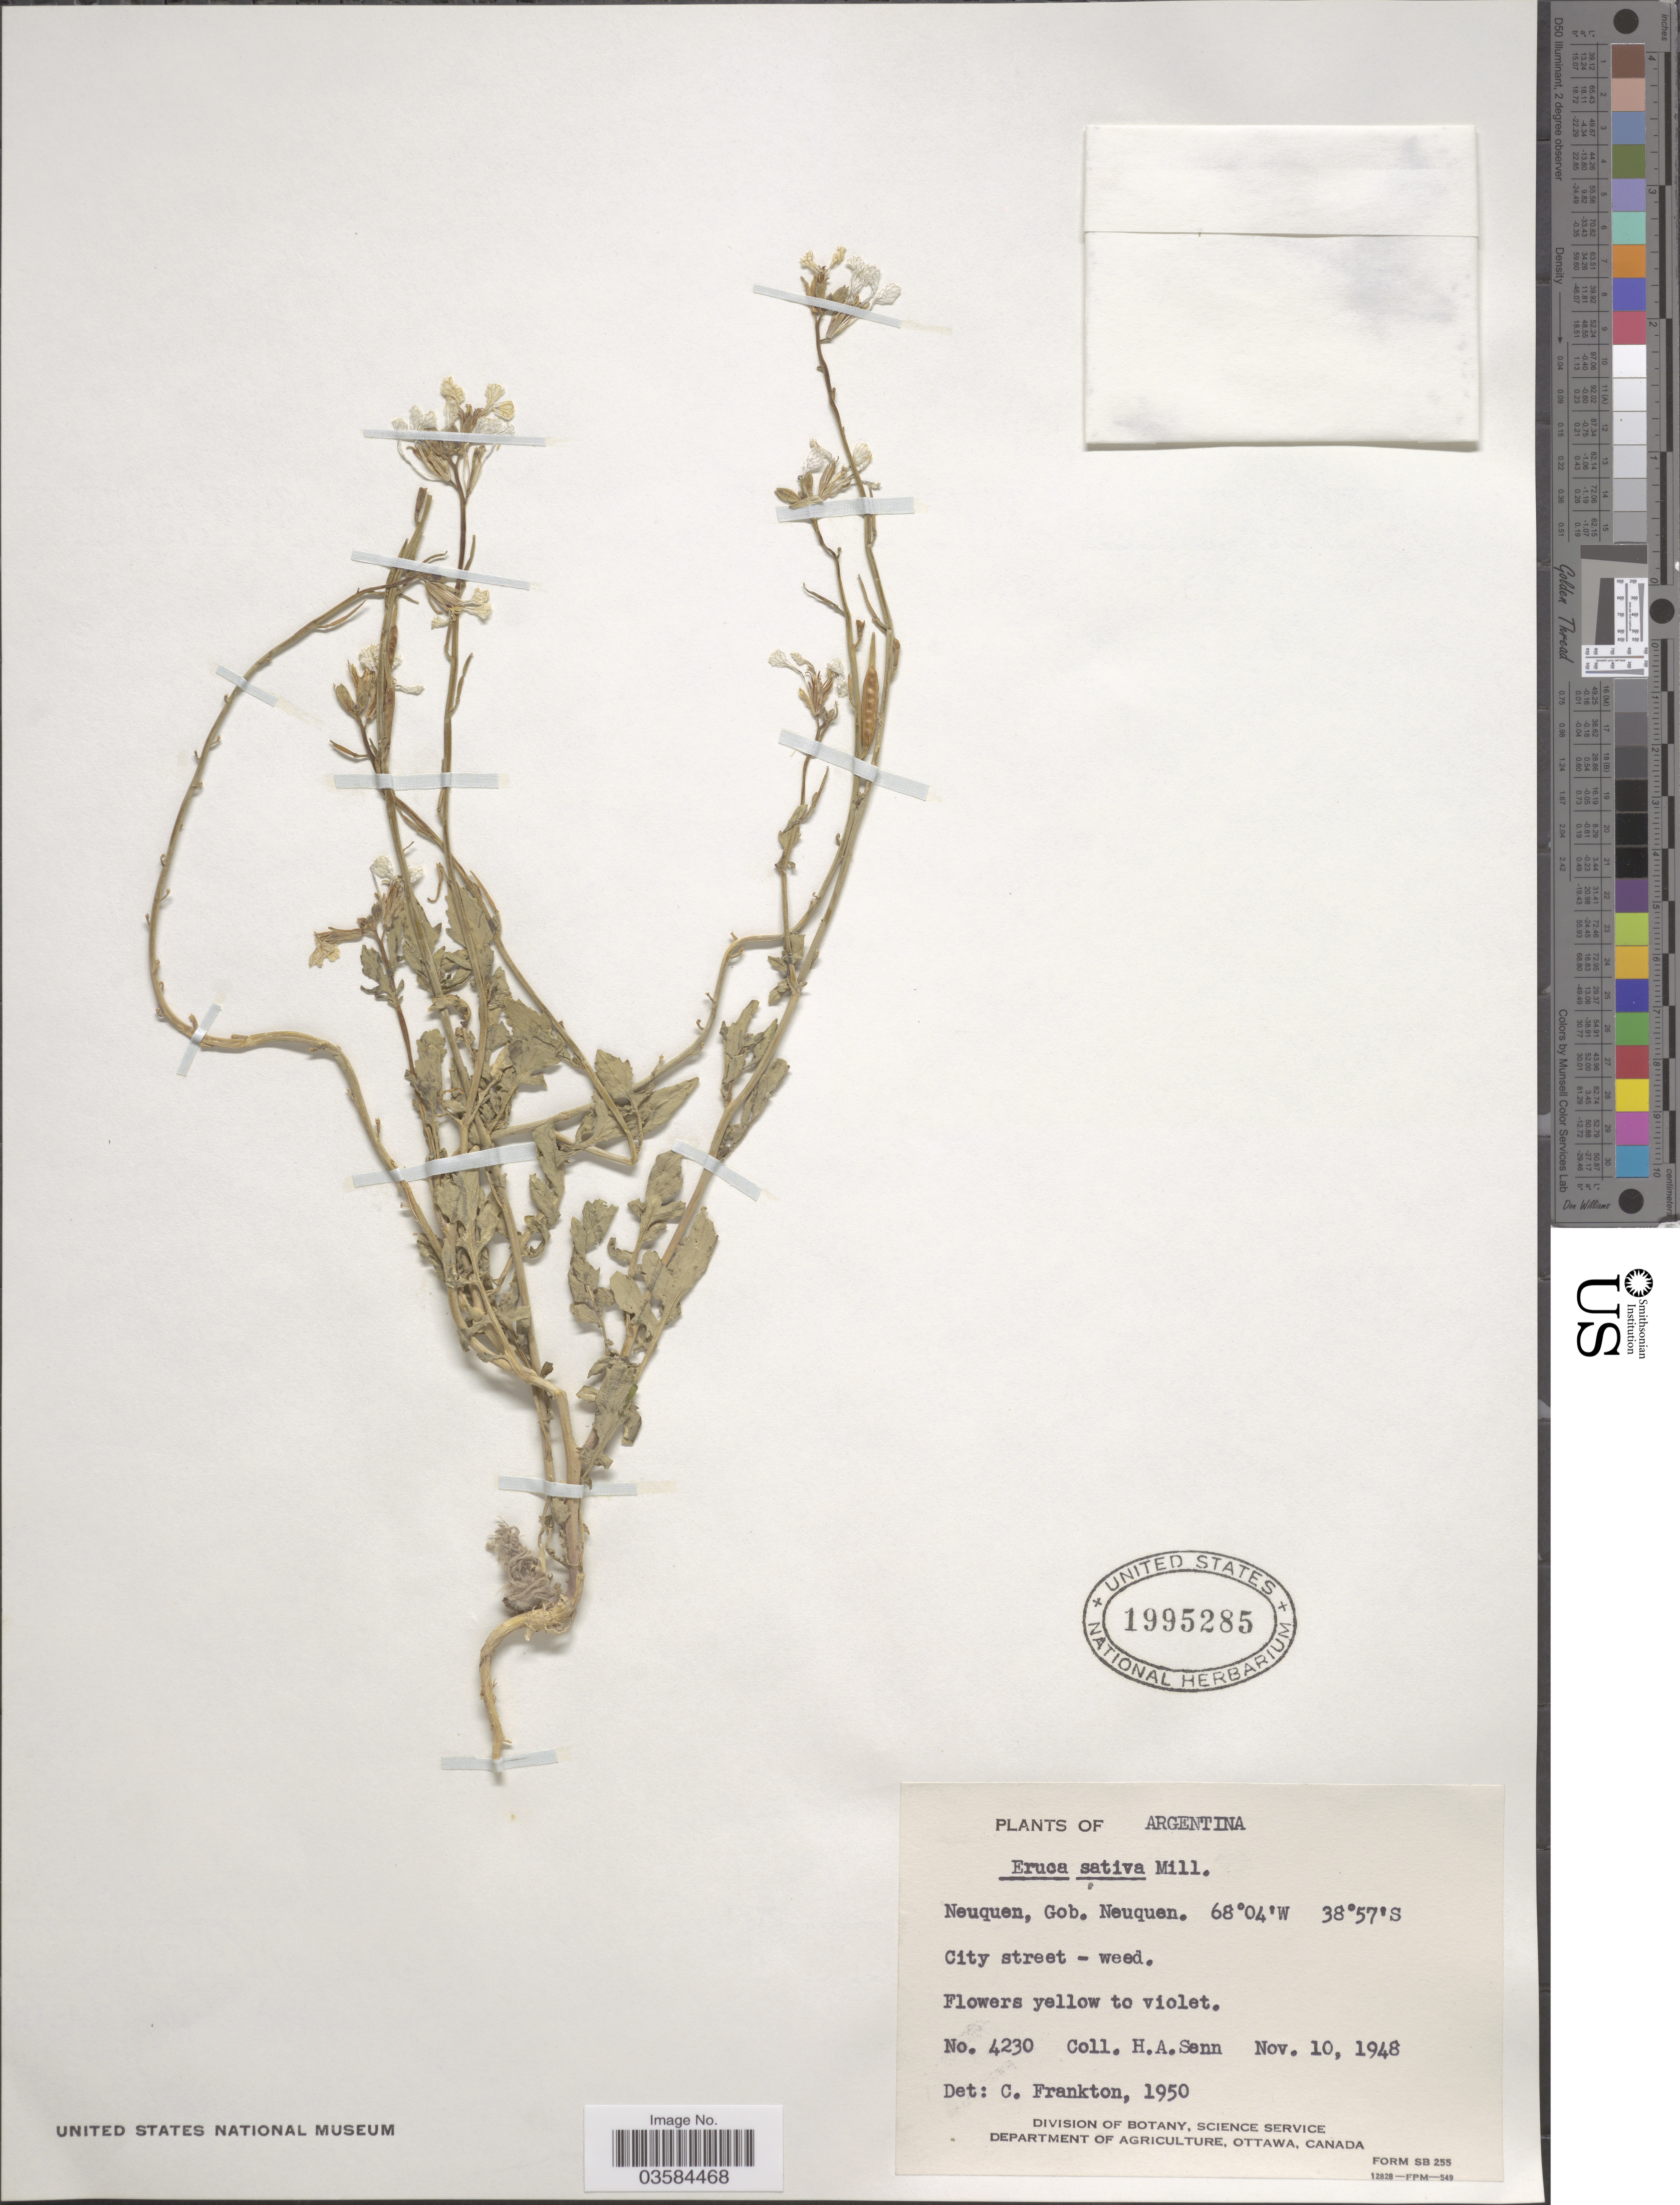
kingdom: Plantae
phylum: Tracheophyta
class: Magnoliopsida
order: Brassicales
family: Brassicaceae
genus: Eruca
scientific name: Eruca sativa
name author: Mill.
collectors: H. Senn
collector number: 4230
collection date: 1948-11-10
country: Argentina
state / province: Neuquen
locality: Gob. Neuquen. City street - weed.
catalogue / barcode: US 1995285